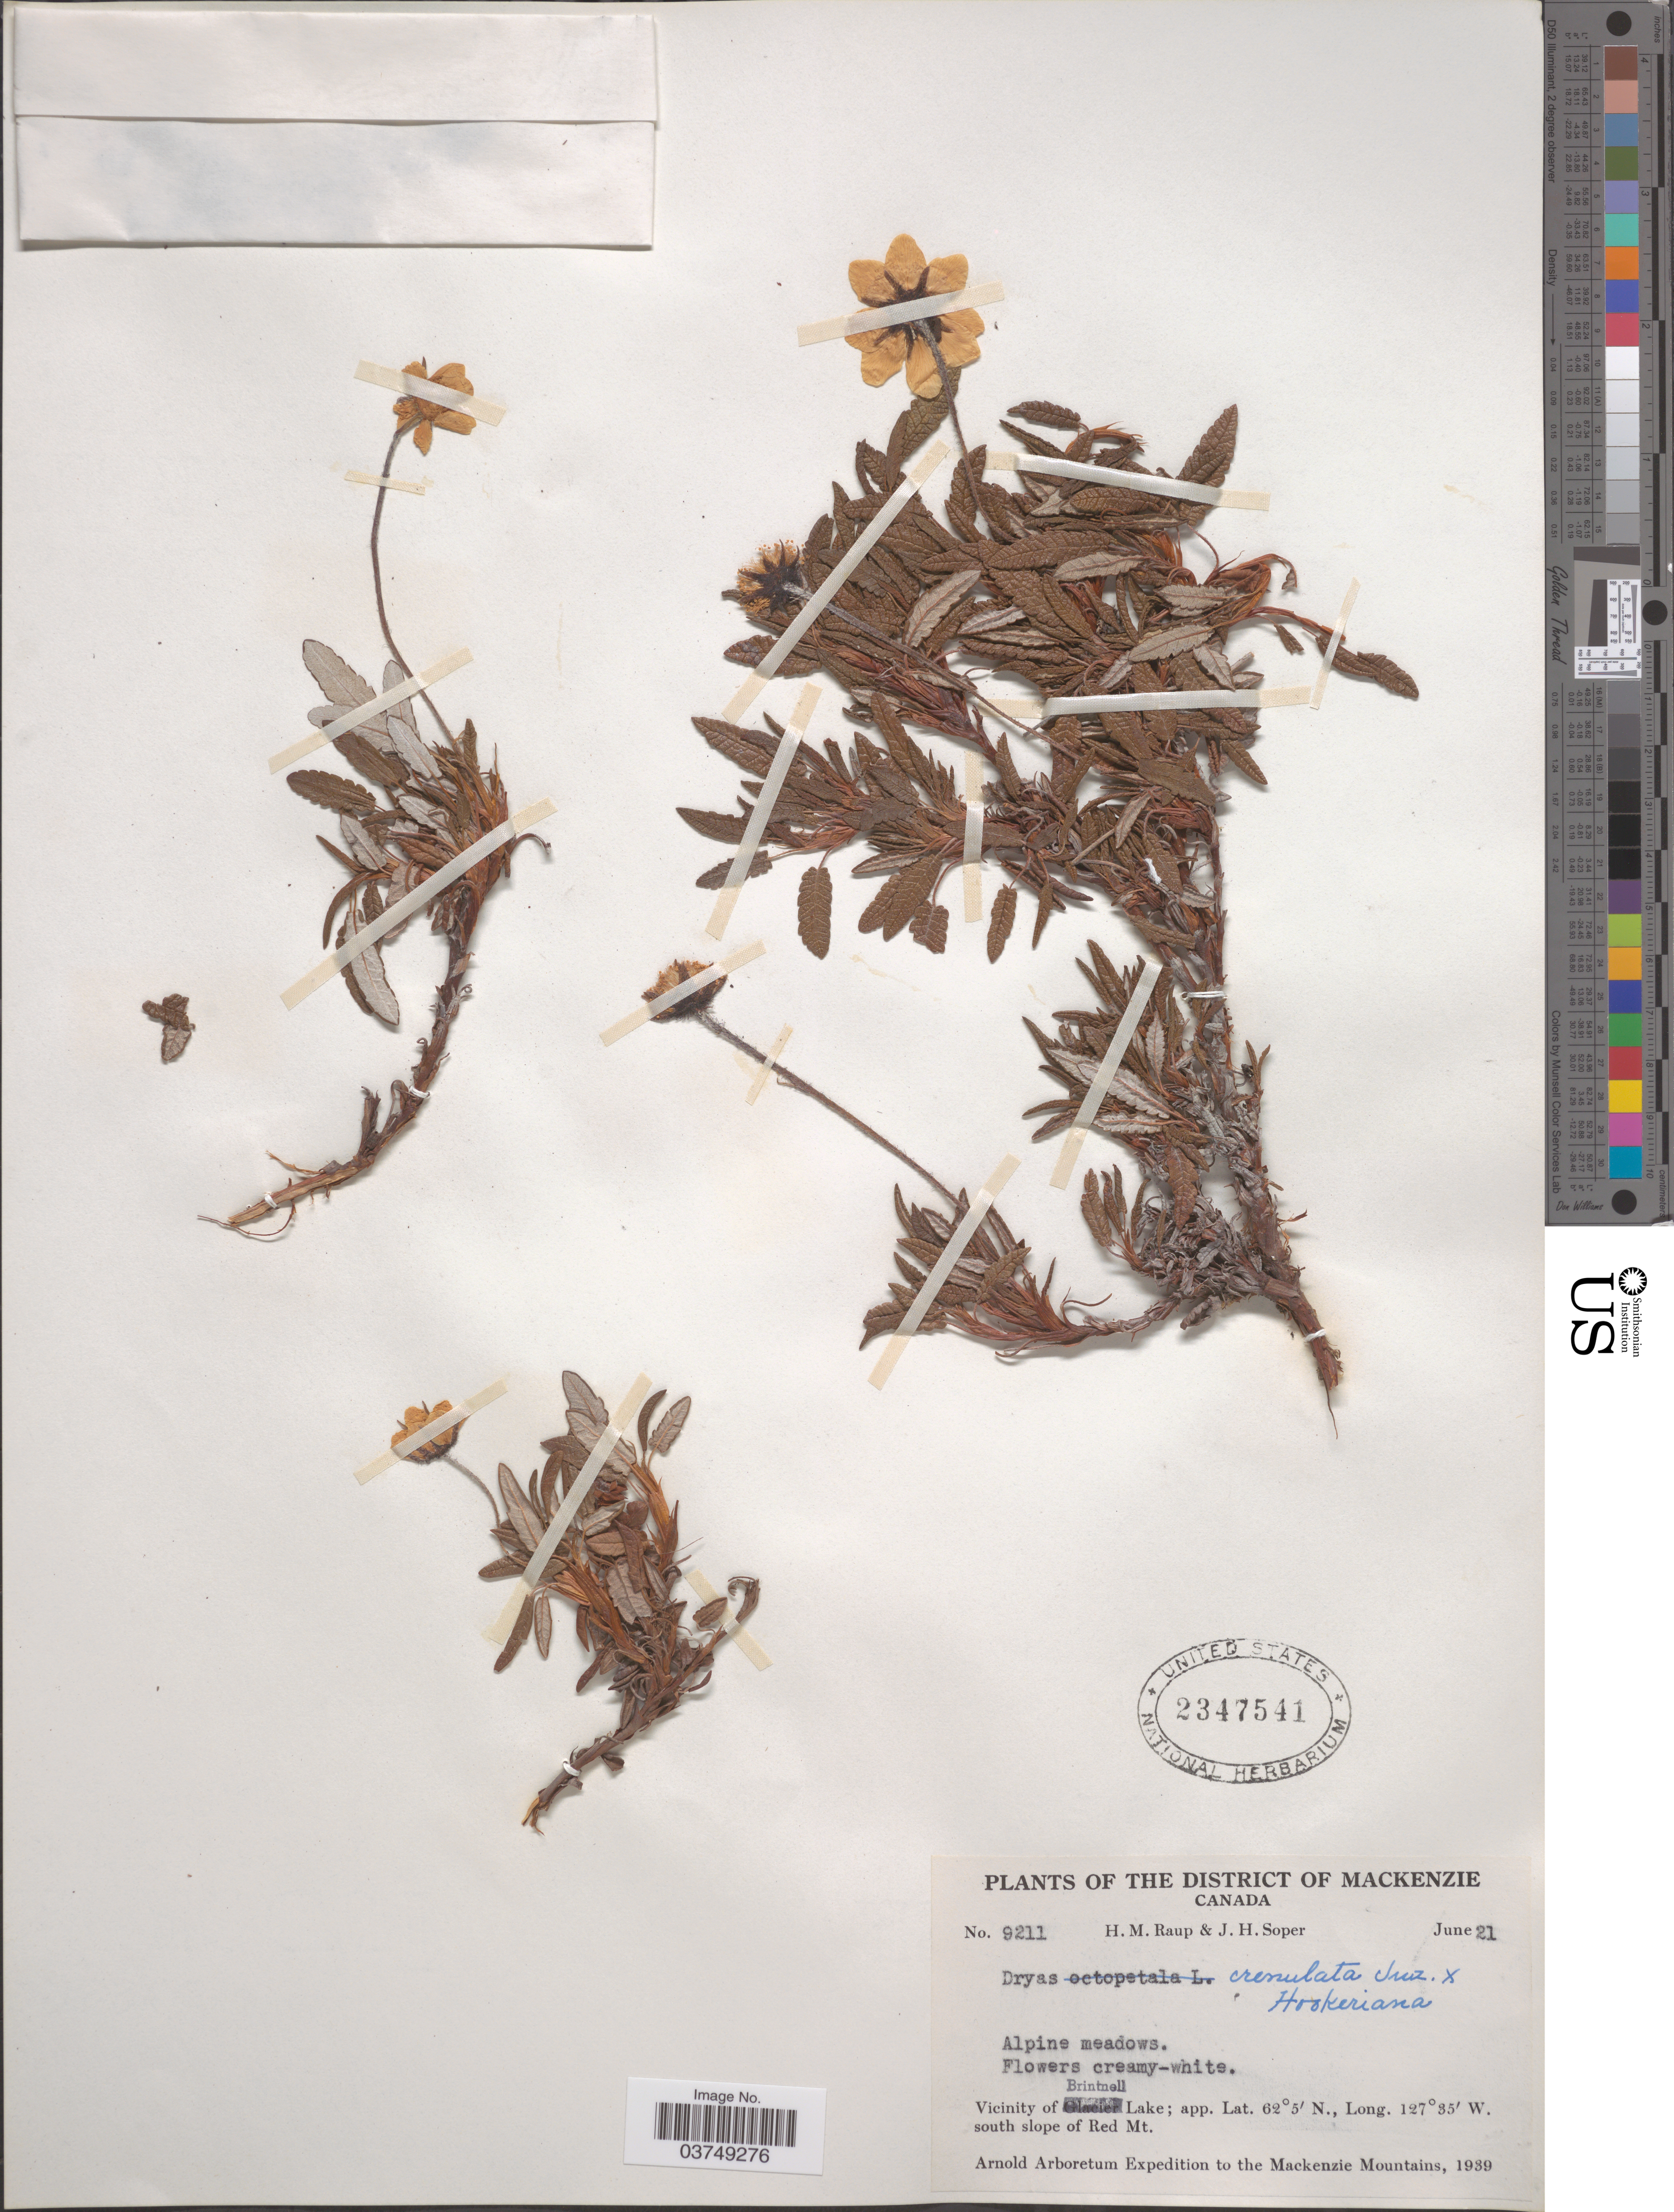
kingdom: Plantae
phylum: Tracheophyta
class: Magnoliopsida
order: Rosales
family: Rosaceae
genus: Dryas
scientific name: Dryas crenulata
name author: Juz.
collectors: H. Raup & J. H. Soper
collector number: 9211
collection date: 1939-06-21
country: Canada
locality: The District of Mackenzie. Vicinity of Brintnell Lake; south slope of Red Mt. The Mackenzie Mountains.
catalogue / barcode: US 2347547